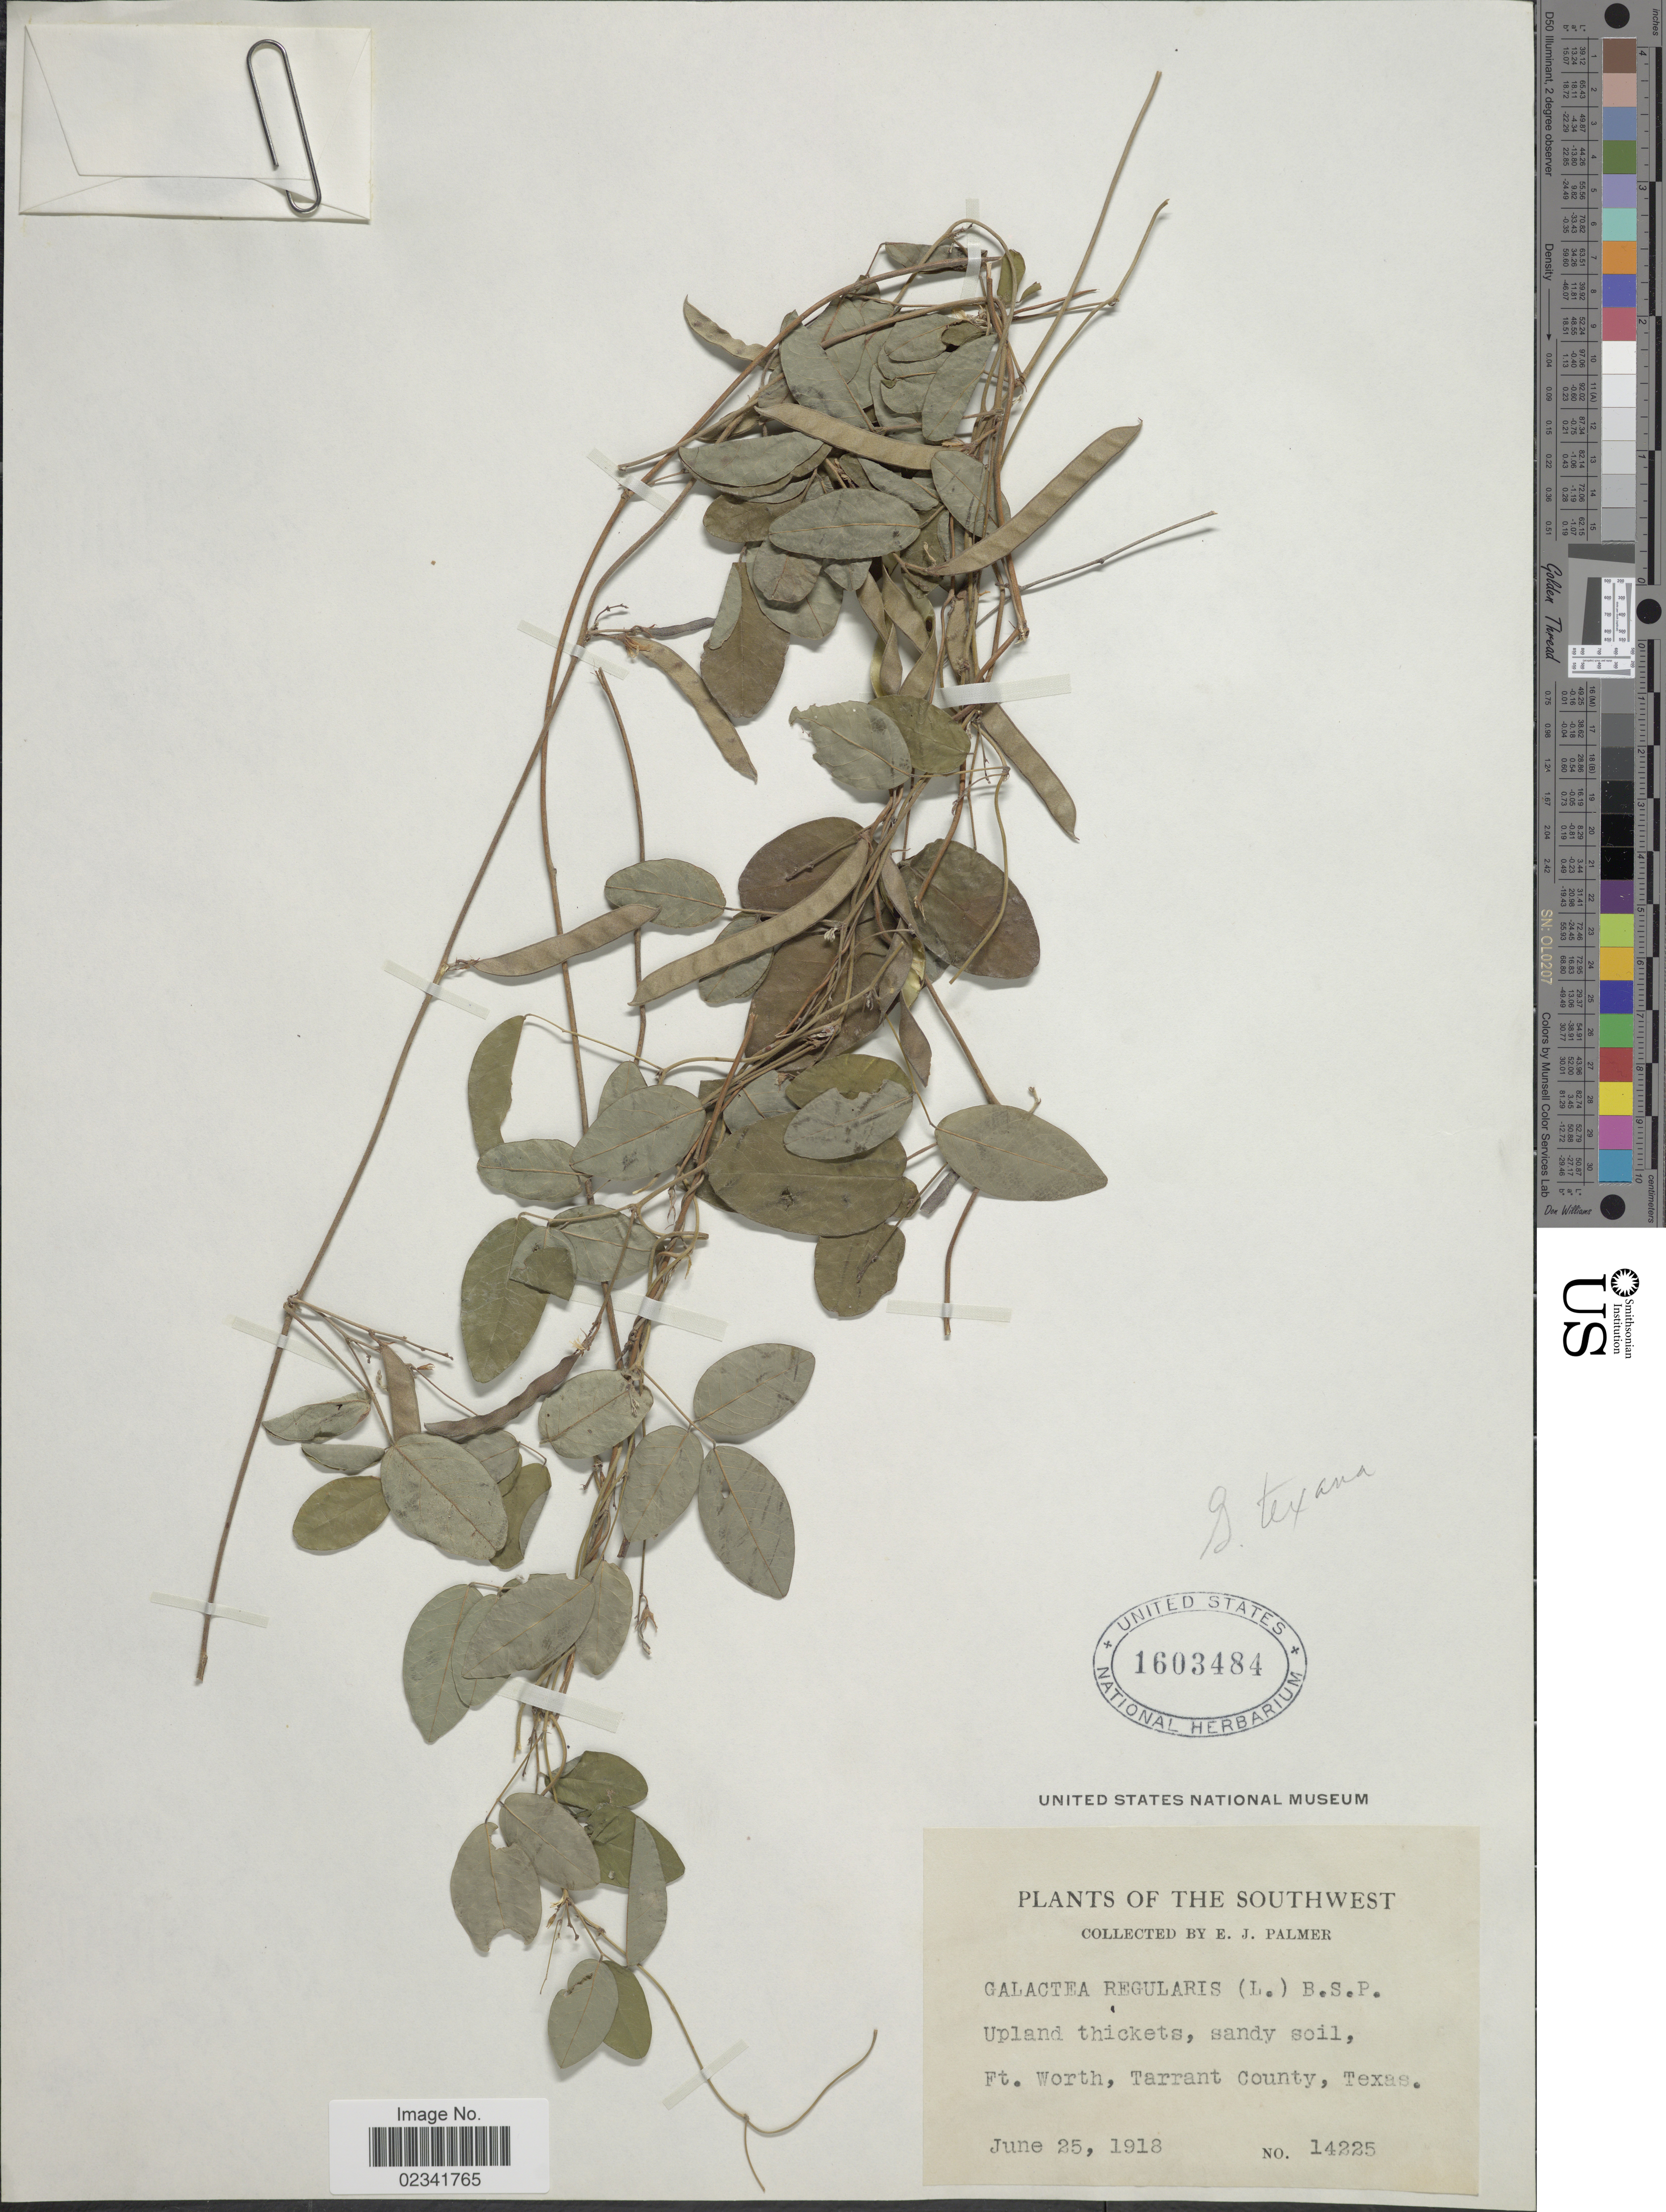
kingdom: Plantae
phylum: Tracheophyta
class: Magnoliopsida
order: Fabales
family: Fabaceae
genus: Galactia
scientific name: Galactia texana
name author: (Scheele) A. Gray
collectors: E. J. Palmer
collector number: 14225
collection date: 1918-06-25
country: United States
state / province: Texas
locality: The Southwest, Ft. Worth, Tarrant County, Texas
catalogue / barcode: US 1603484